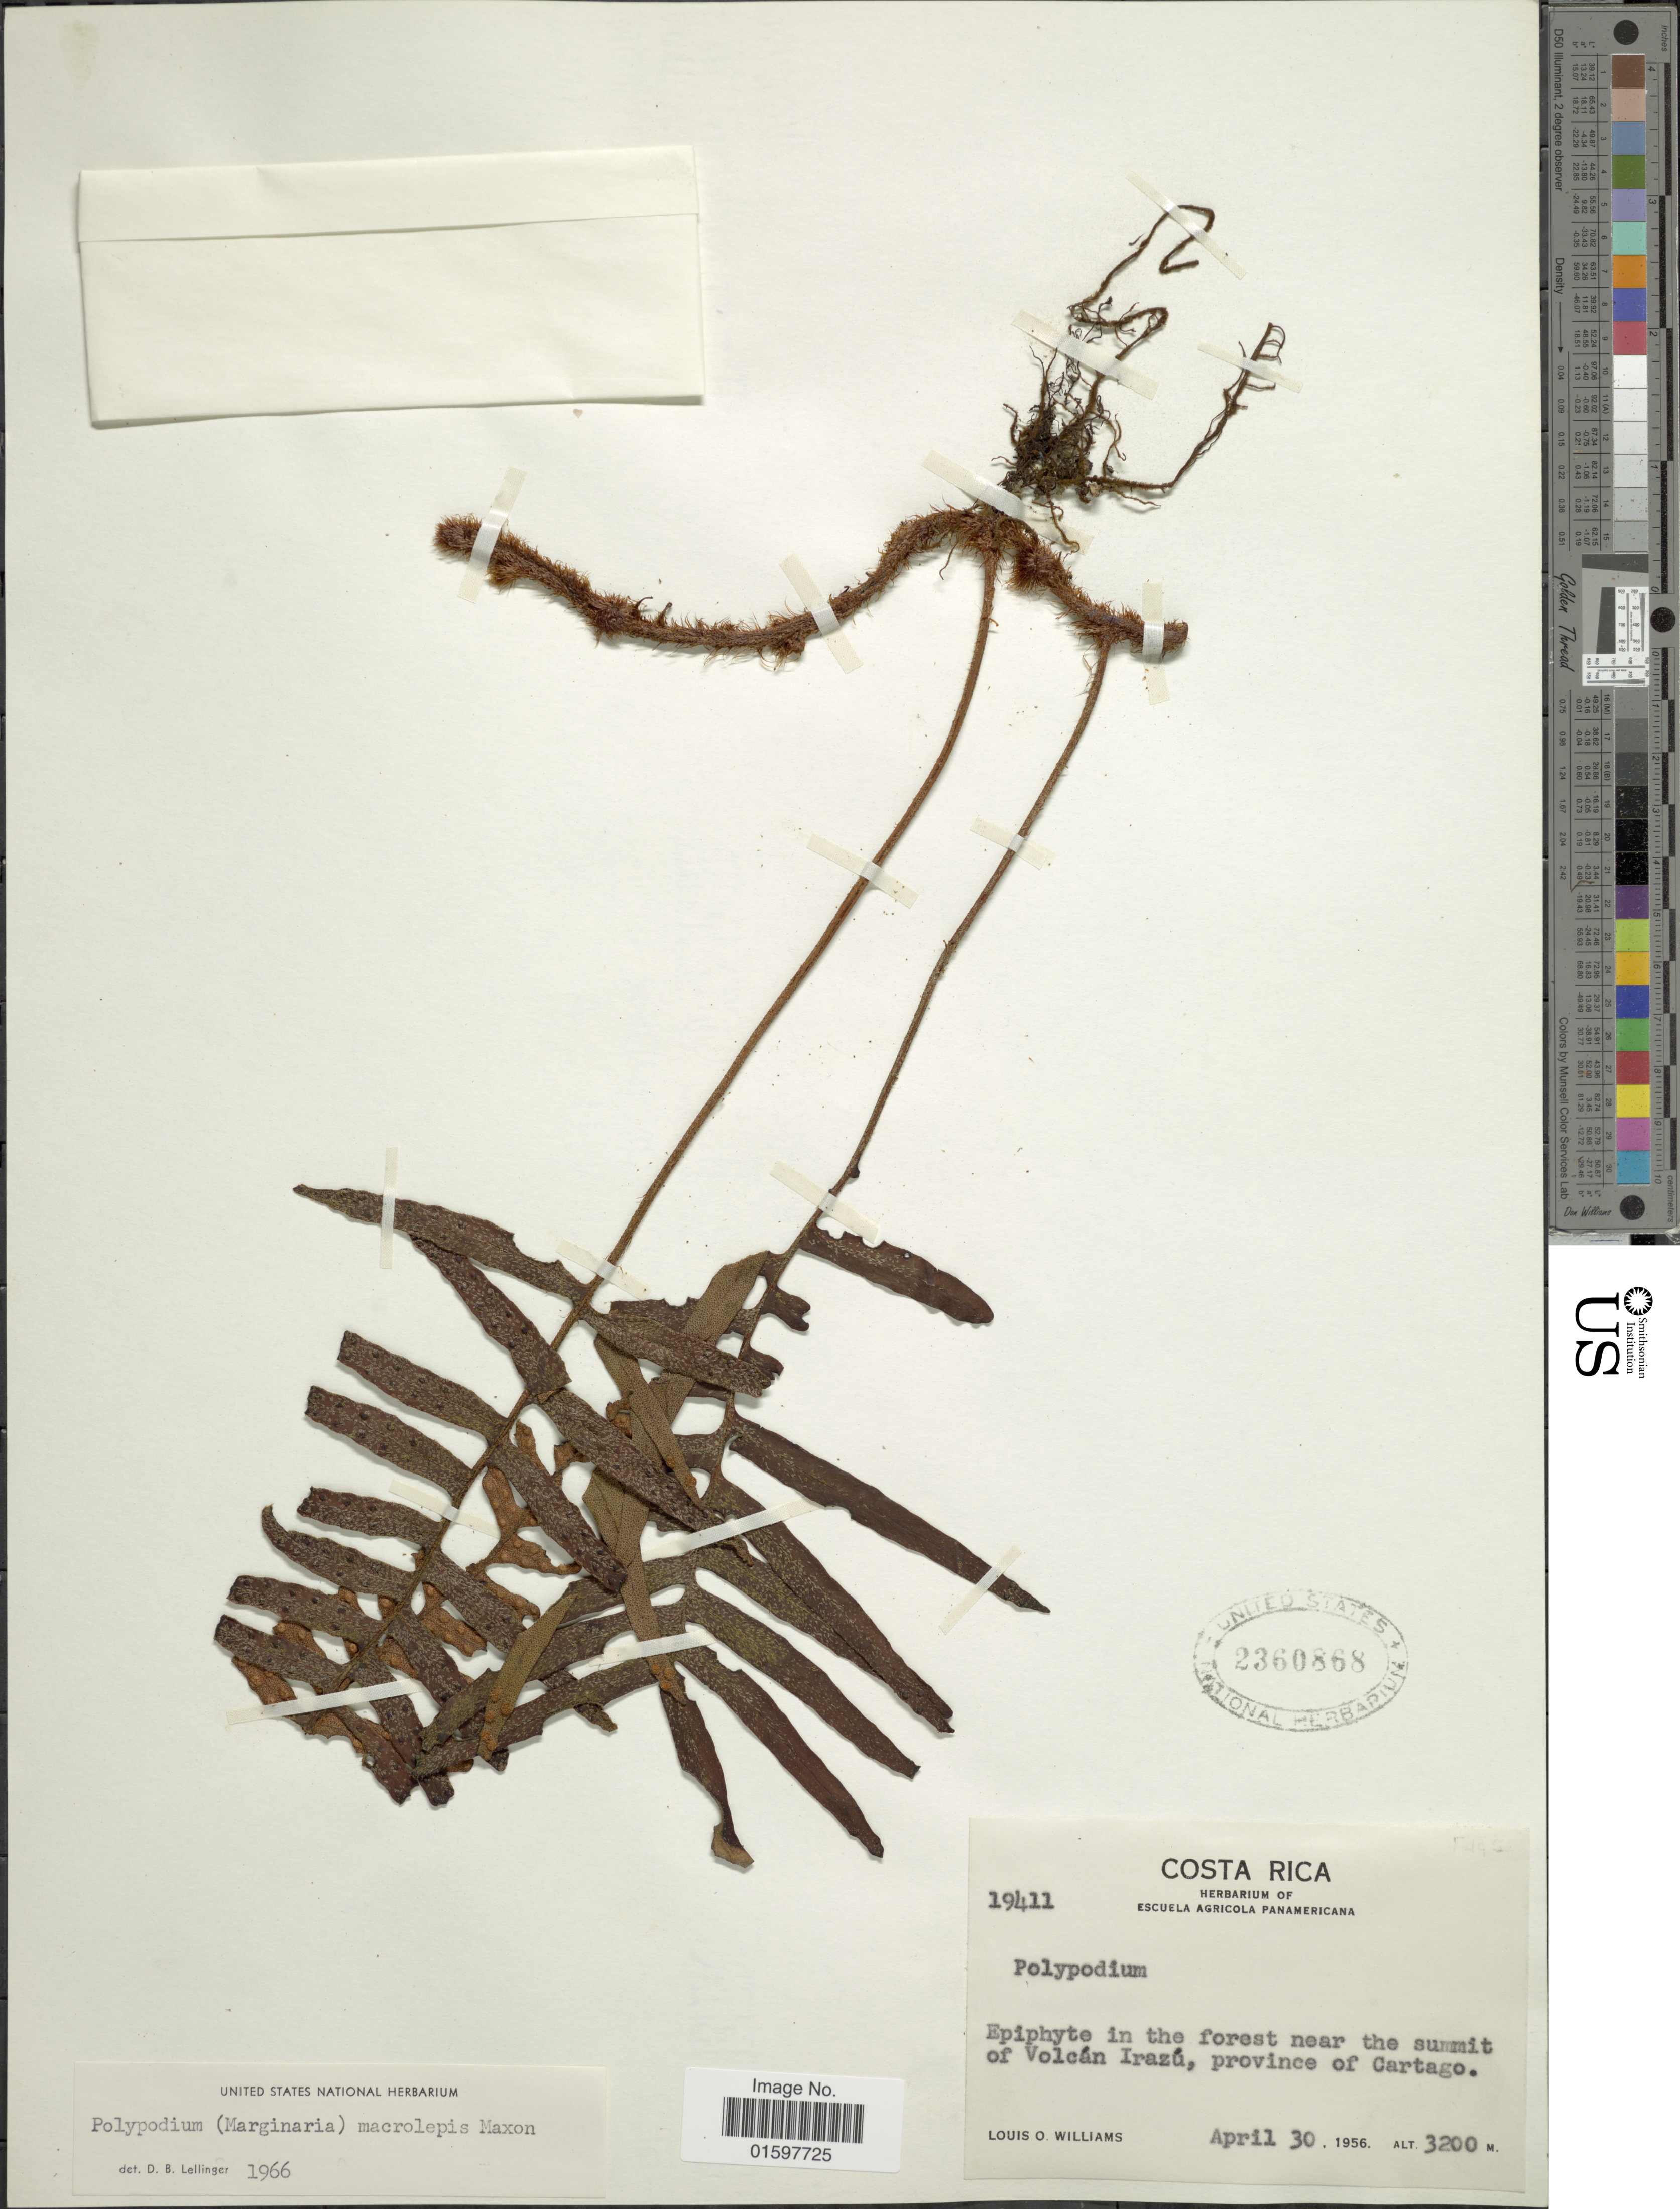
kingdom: Plantae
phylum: Tracheophyta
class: Polypodiopsida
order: Polypodiales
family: Polypodiaceae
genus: Pleopeltis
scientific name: Pleopeltis macrolepis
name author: (Maxon) A.R. Sm. & Tejero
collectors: L. O. Williams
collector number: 19411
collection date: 1956-04-30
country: Costa Rica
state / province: Cartago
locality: Near the summit of Volcán Irazú.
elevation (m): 3200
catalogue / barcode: US 2360868